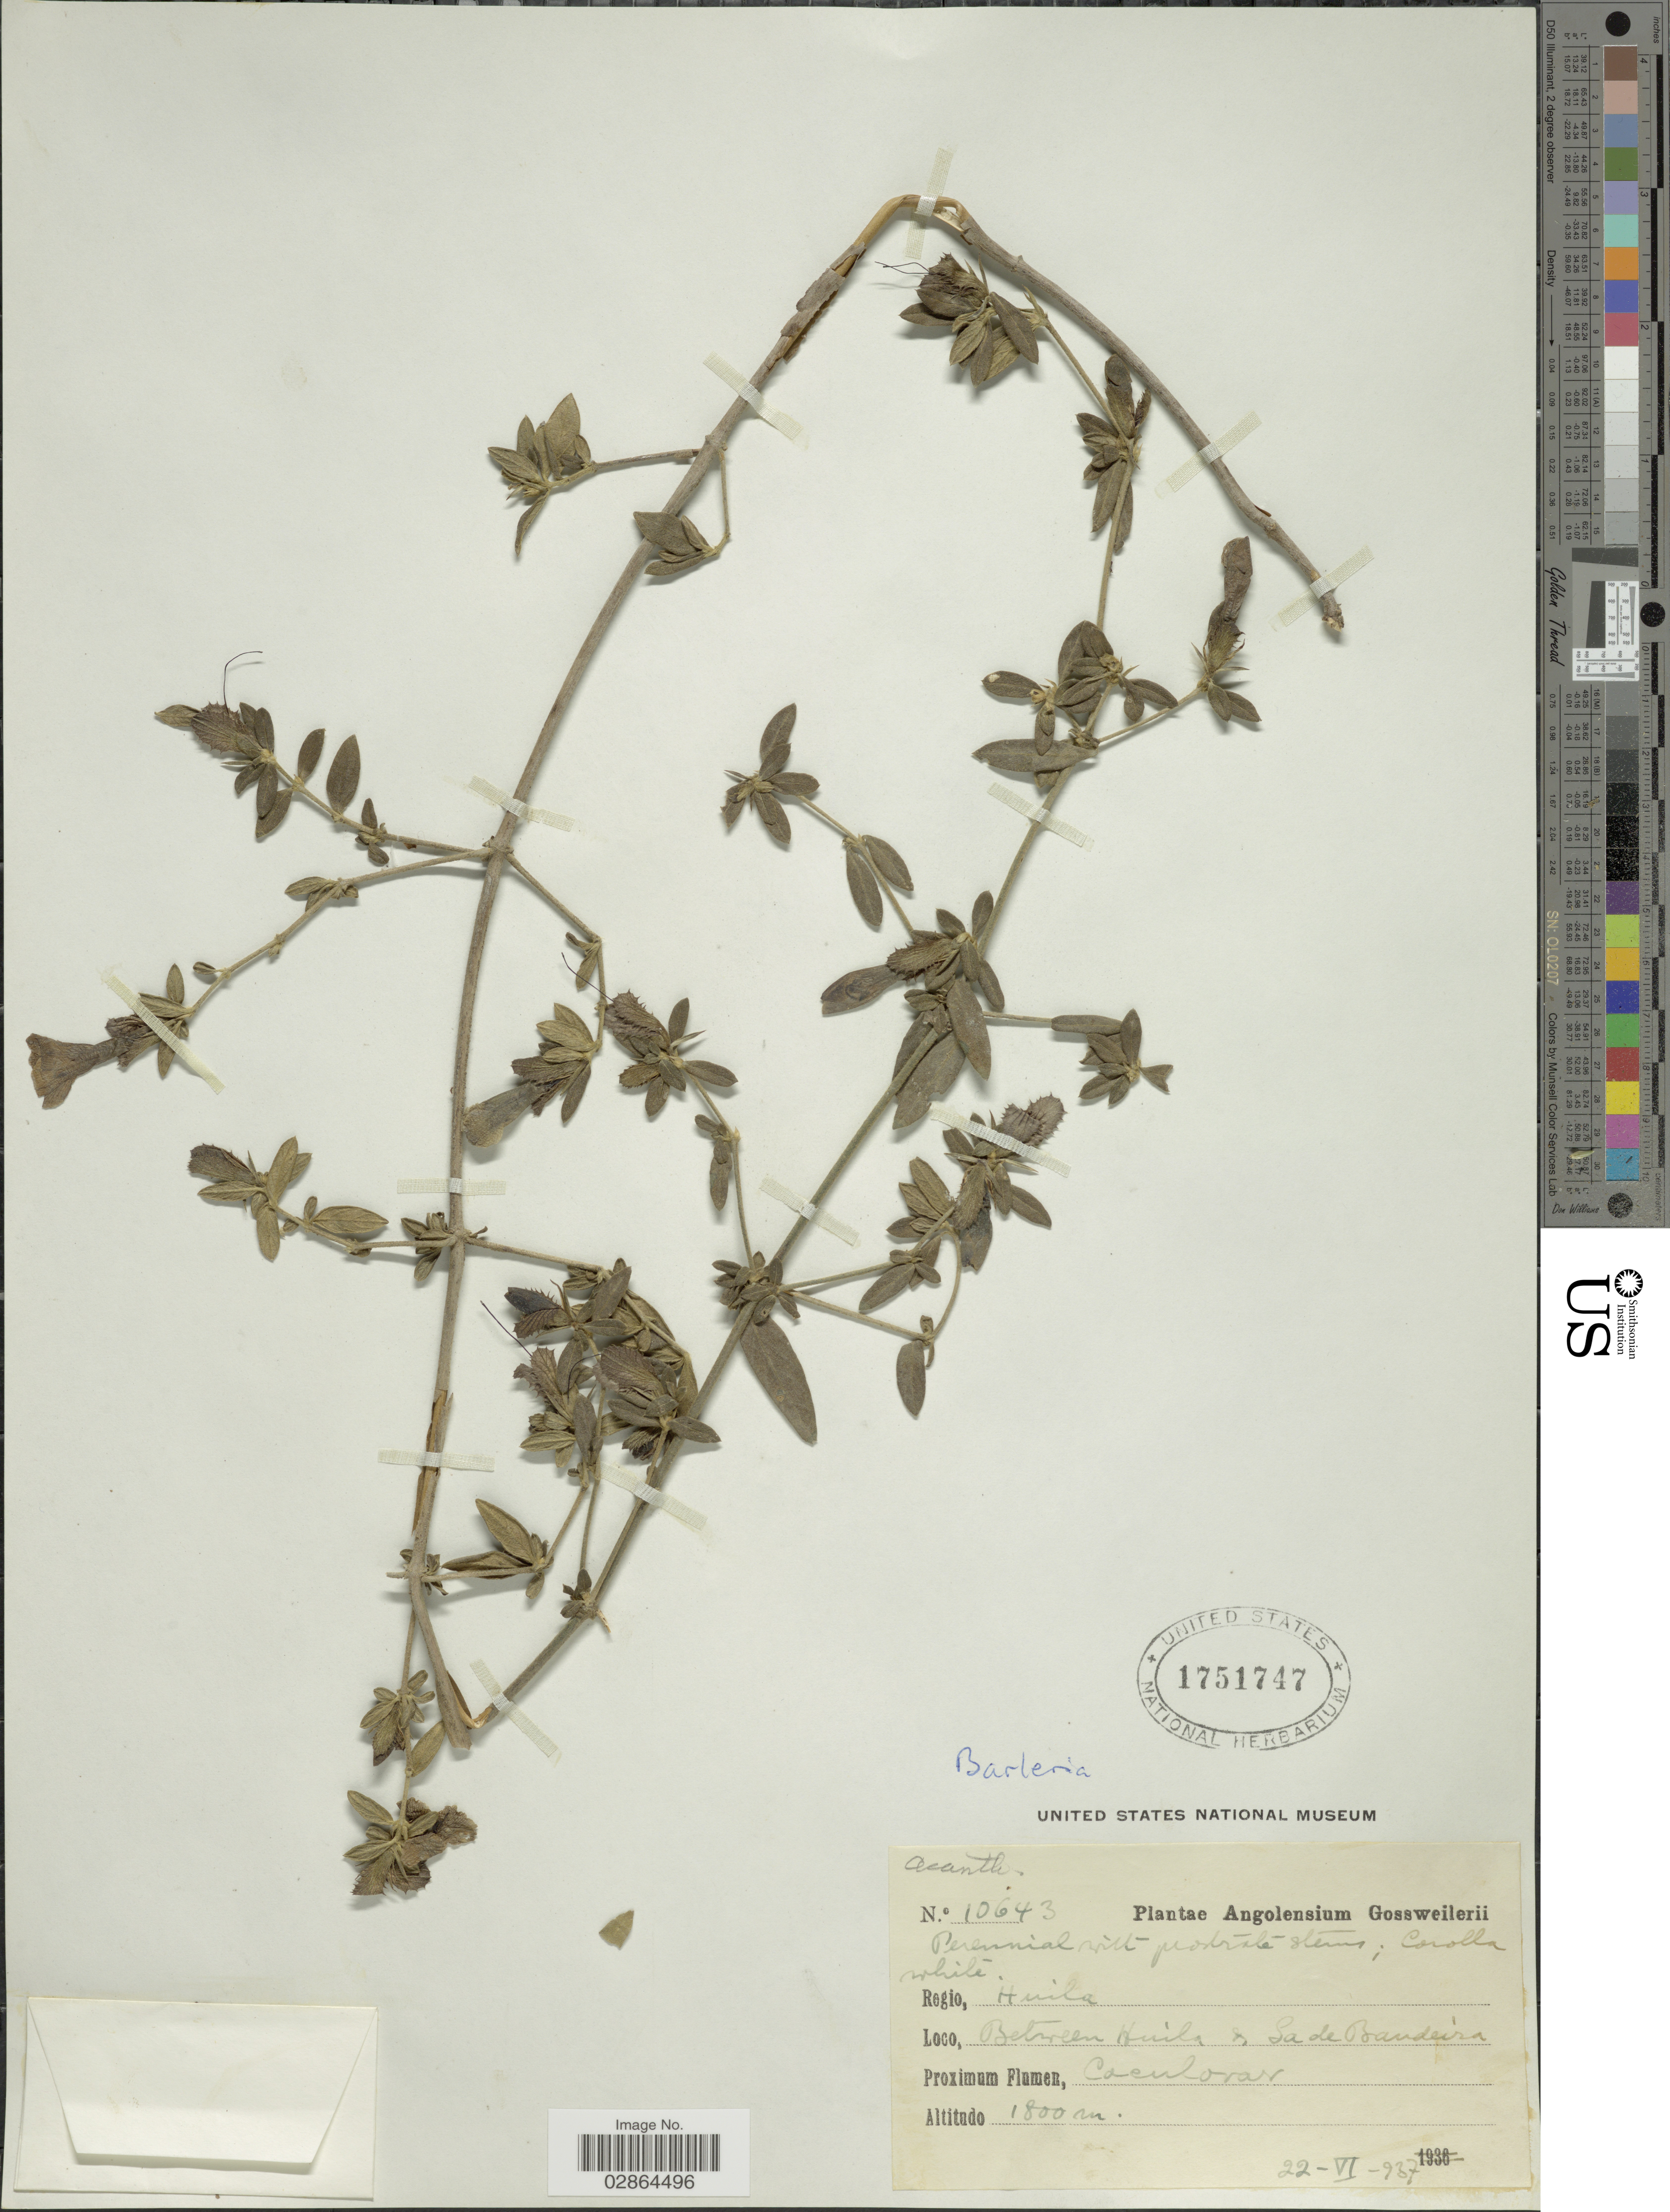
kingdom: Plantae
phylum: Tracheophyta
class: Magnoliopsida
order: Lamiales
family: Acanthaceae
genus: Barleria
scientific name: Barleria sp.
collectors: -. Gossweiler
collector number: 10643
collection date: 1937-06-22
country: Angola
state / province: Huila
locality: Regio, Huila. Between Huila & Sa de Bandeira.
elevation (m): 1800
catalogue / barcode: US 1751747